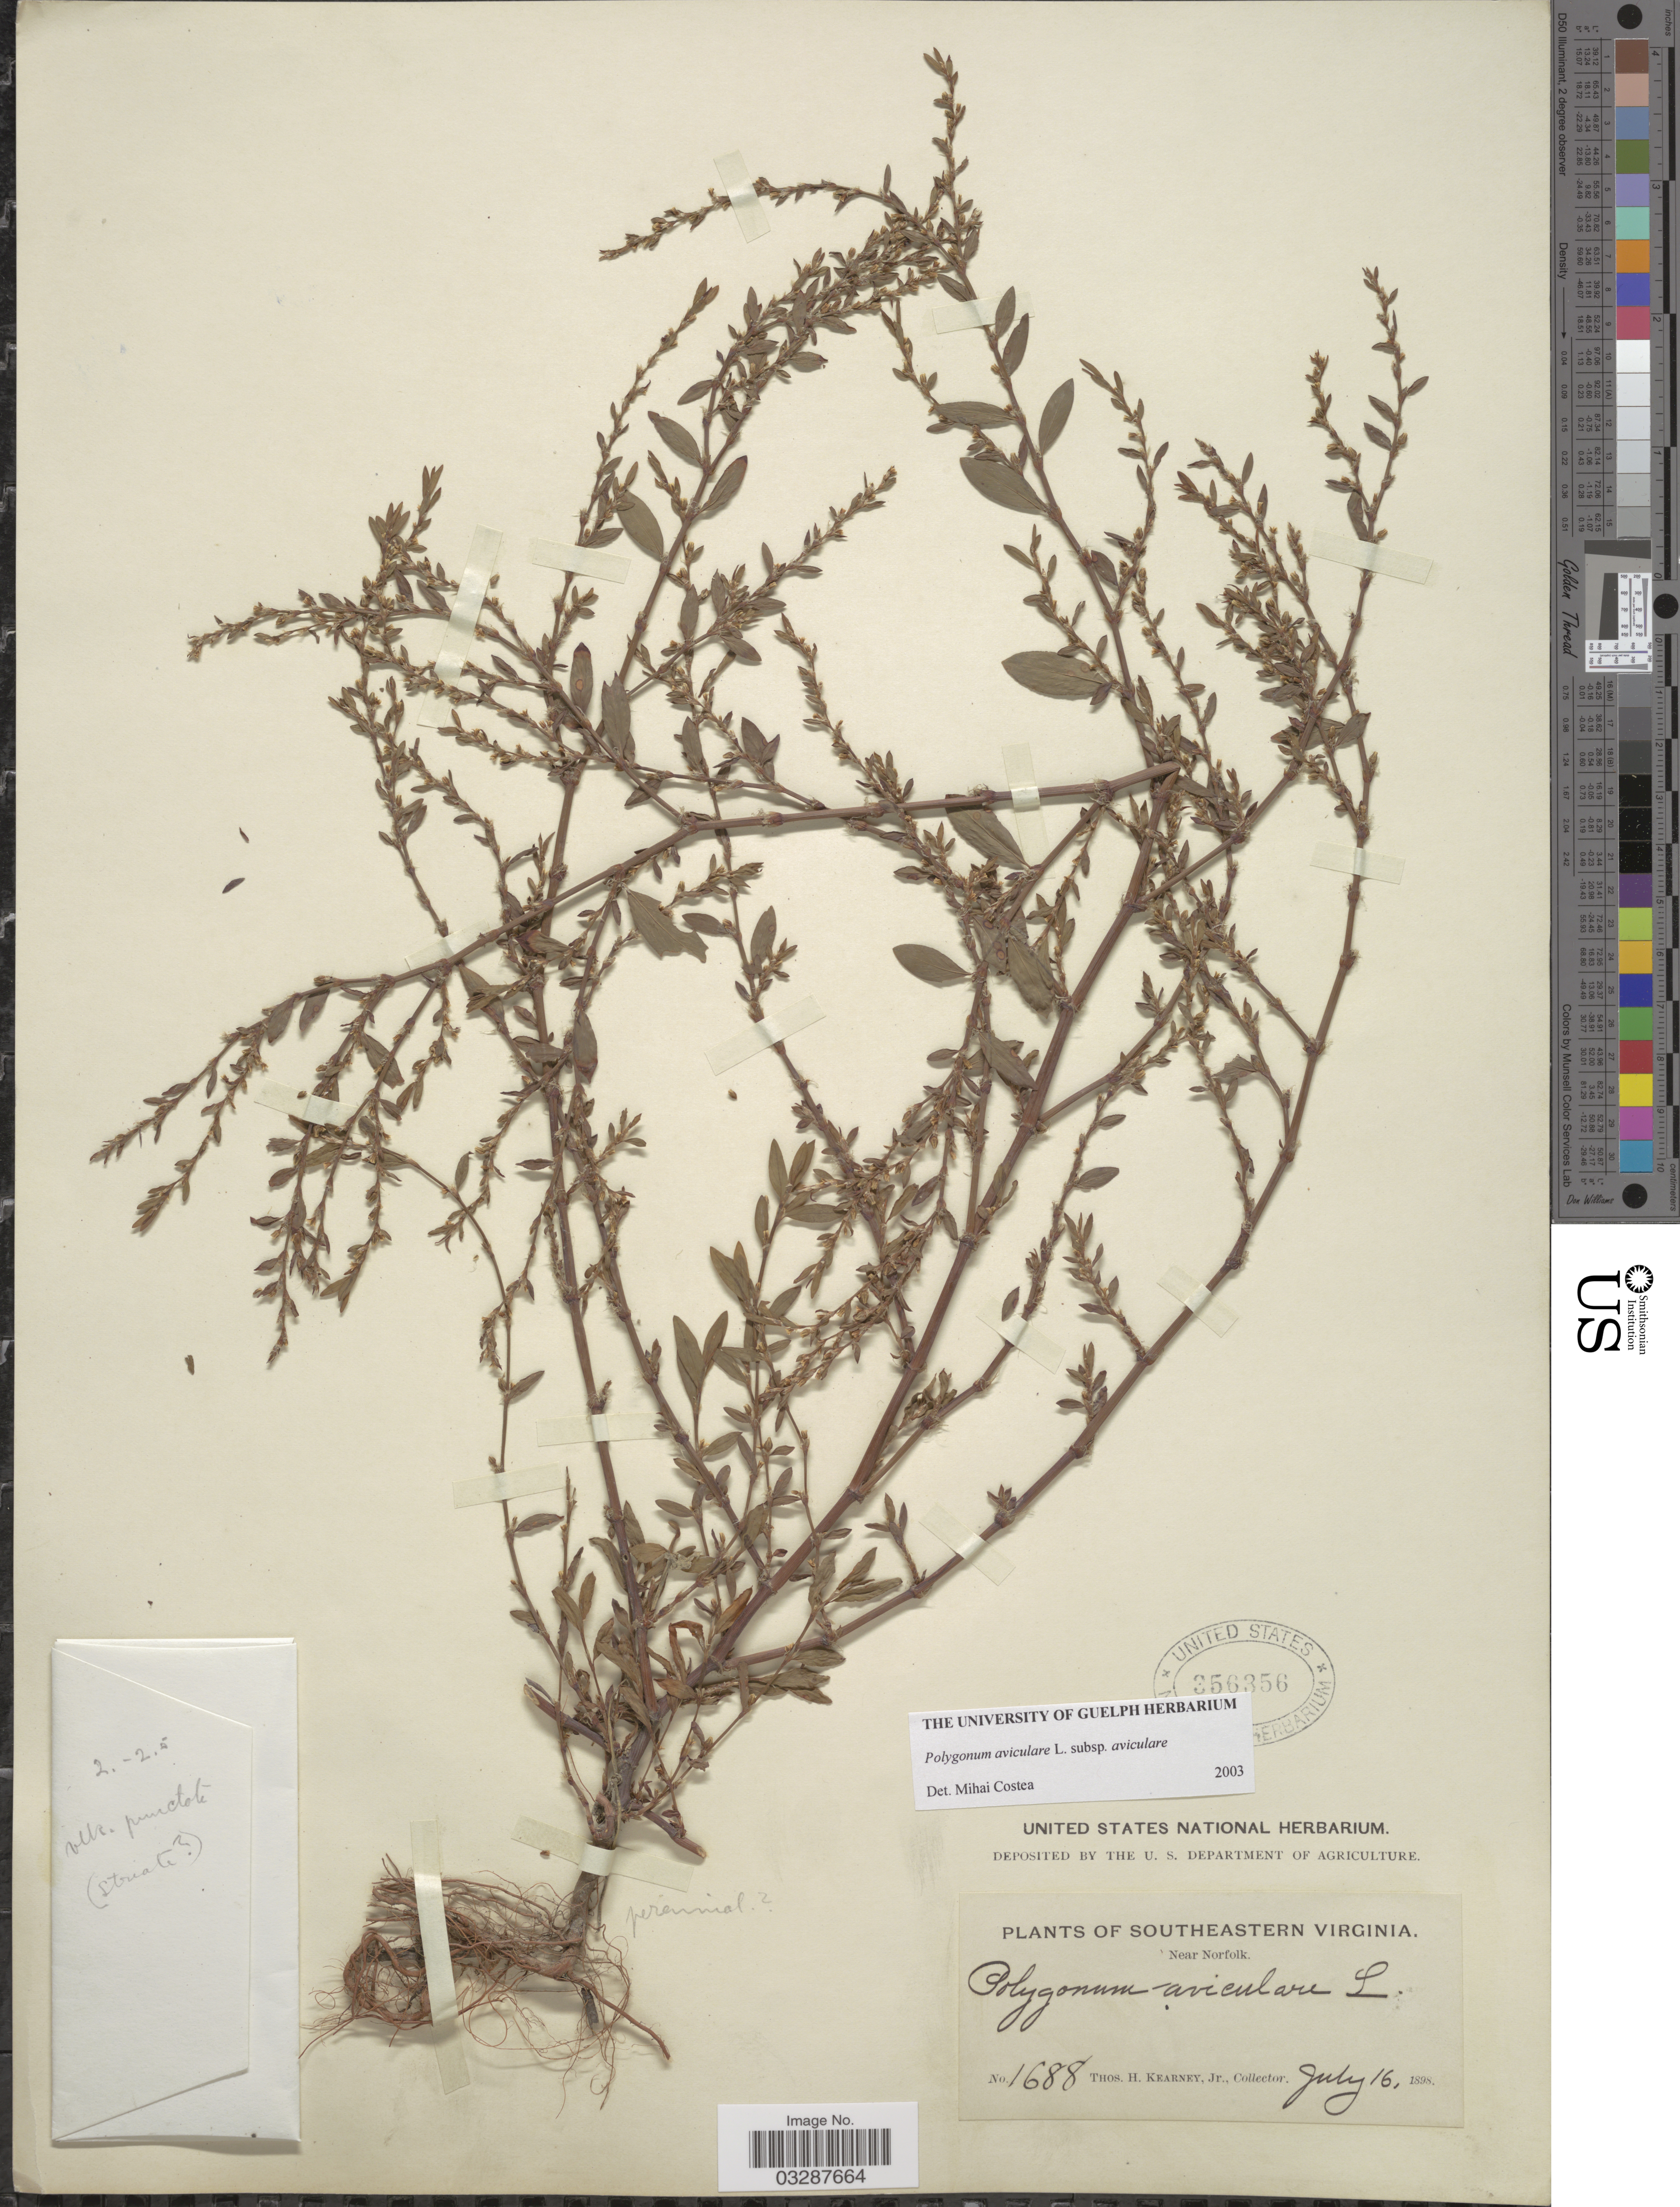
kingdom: Plantae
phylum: Tracheophyta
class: Magnoliopsida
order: Caryophyllales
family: Polygonaceae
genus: Polygonum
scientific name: Polygonum aviculare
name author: L.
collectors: T. H. Kearney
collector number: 1688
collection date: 1898-07-16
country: United States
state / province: Virginia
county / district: City of Norfolk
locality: Southeastern Virginia. Near Norfolk.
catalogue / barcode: US 356356